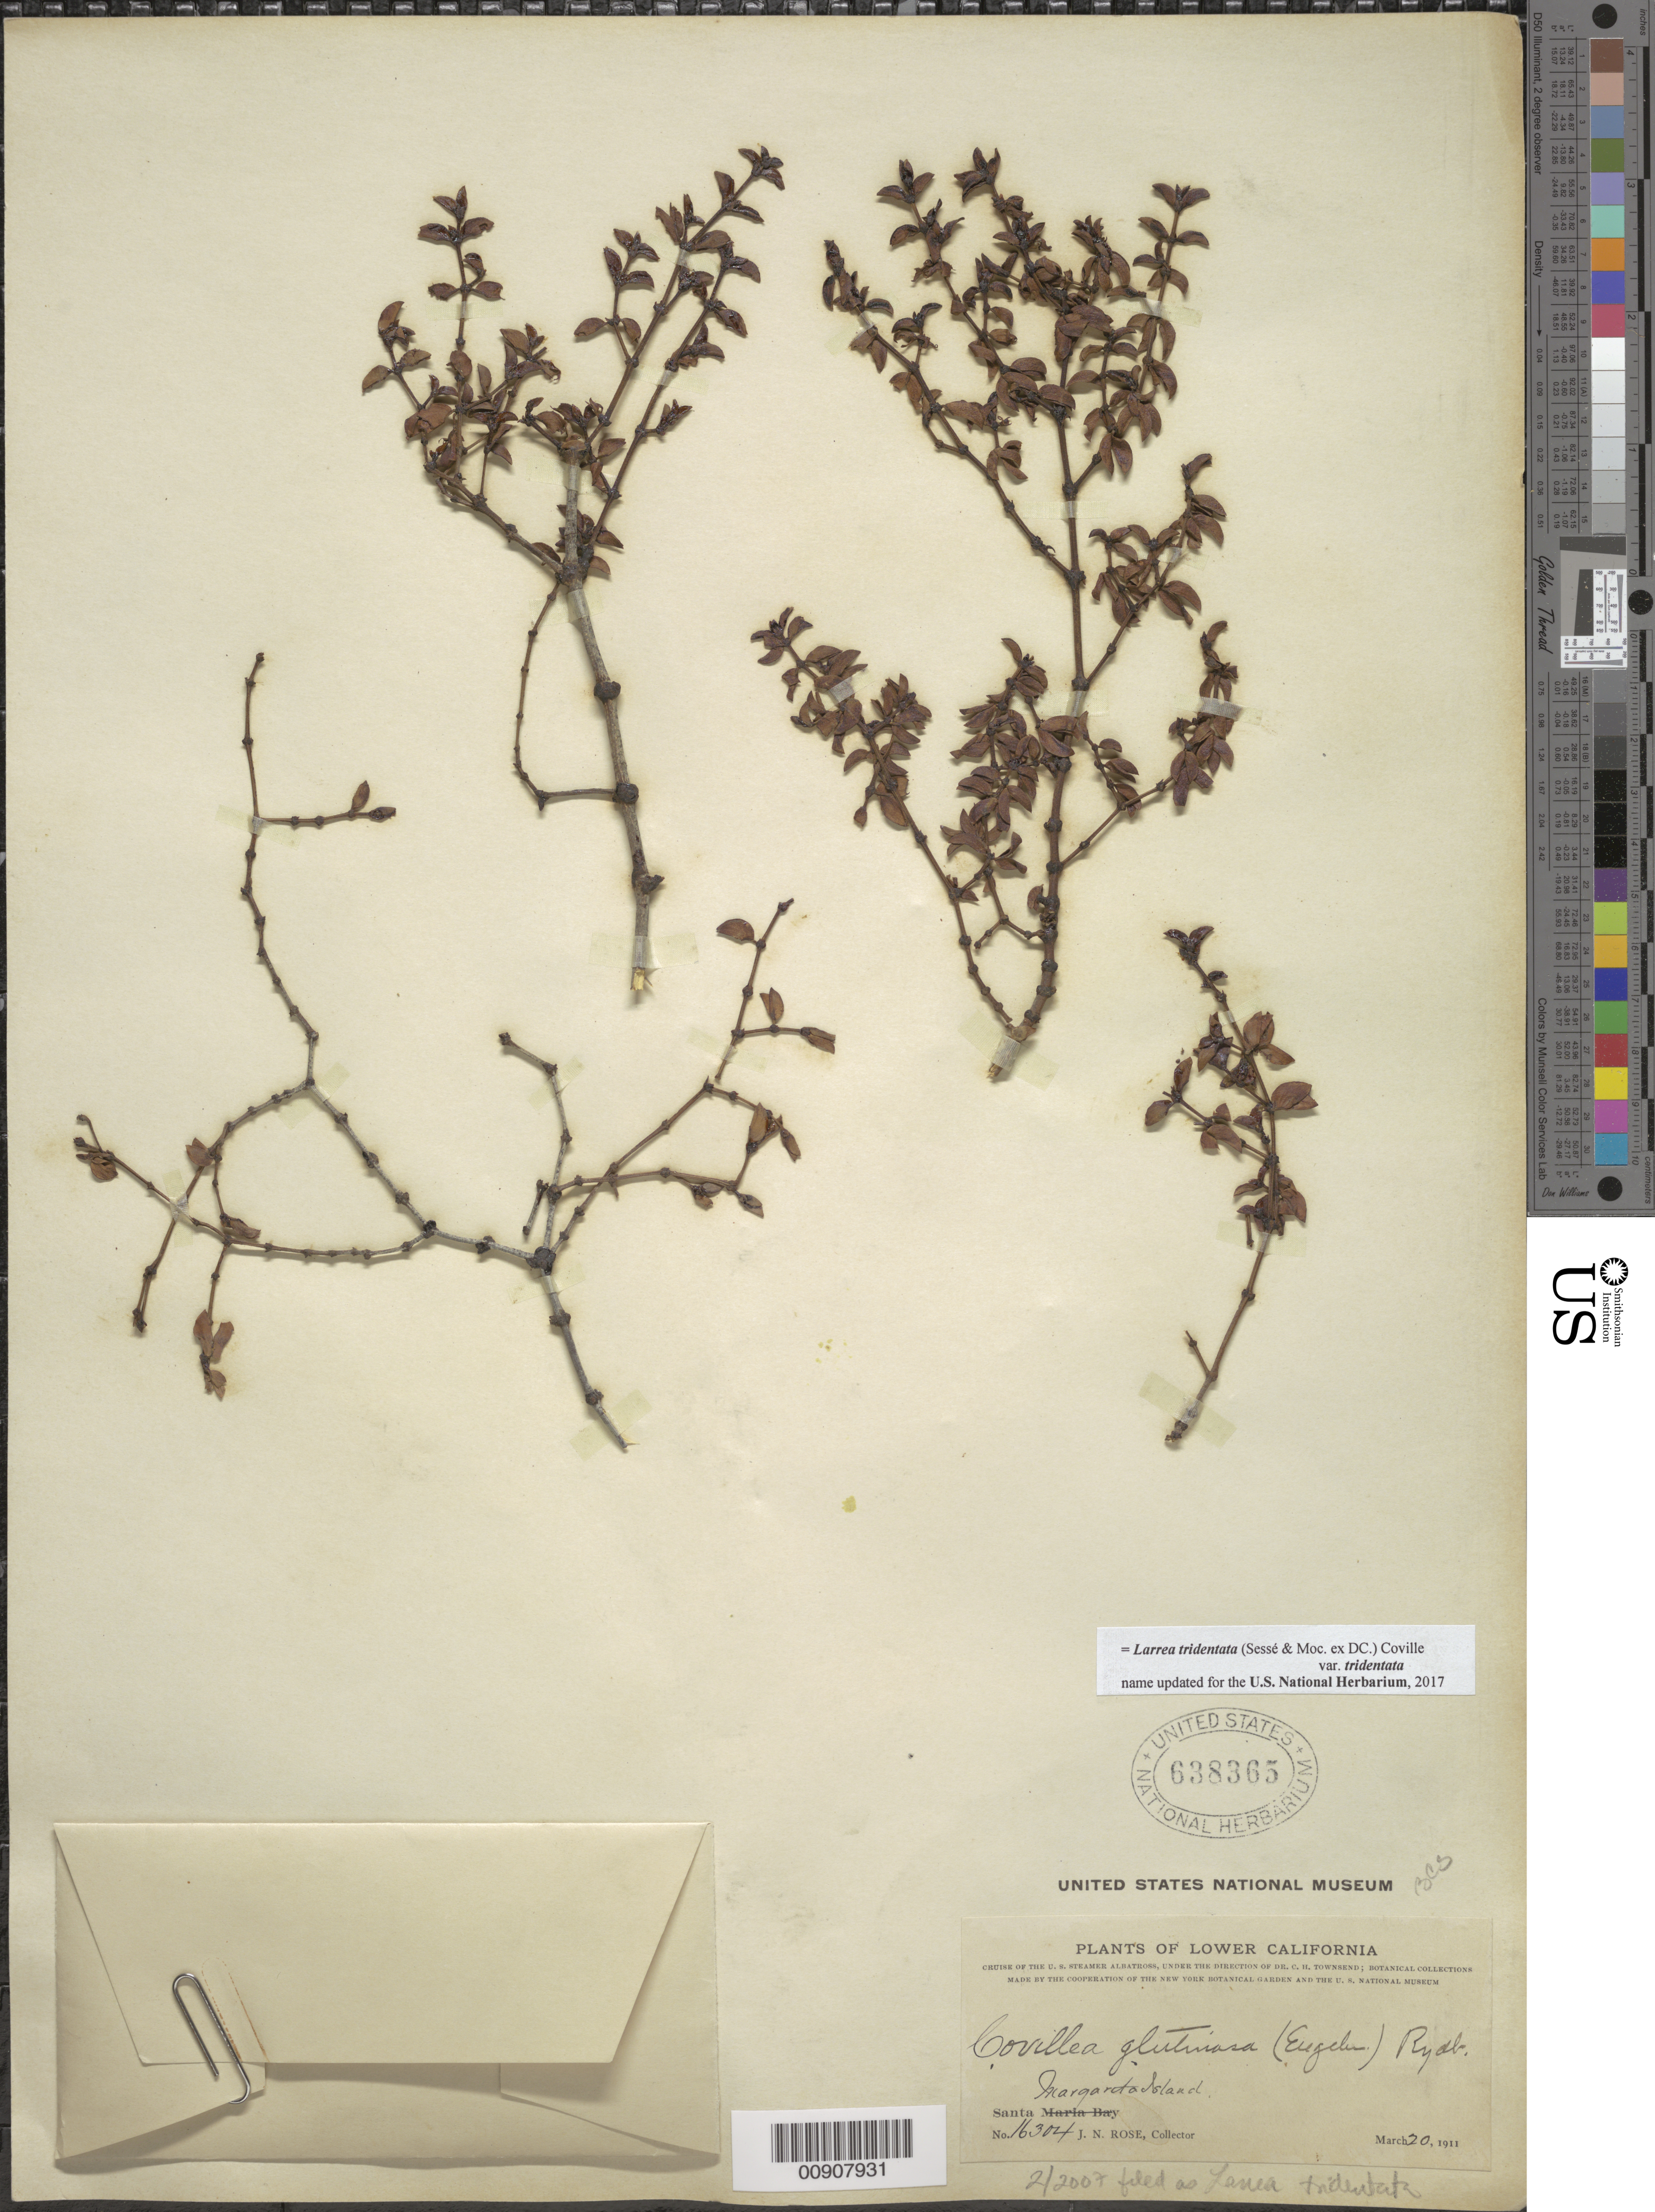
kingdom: Plantae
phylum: Tracheophyta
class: Magnoliopsida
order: Zygophyllales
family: Zygophyllaceae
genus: Larrea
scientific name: Larrea tridentata var. tridentata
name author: (Sessé & Moc. ex DC.) Coville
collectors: J. N. Rose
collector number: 16304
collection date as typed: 20 Mar 1911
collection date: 1911-03-20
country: Mexico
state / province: Baja California Sur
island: Santa Margarita I.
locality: Santa Margarita Island.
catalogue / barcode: US 638365